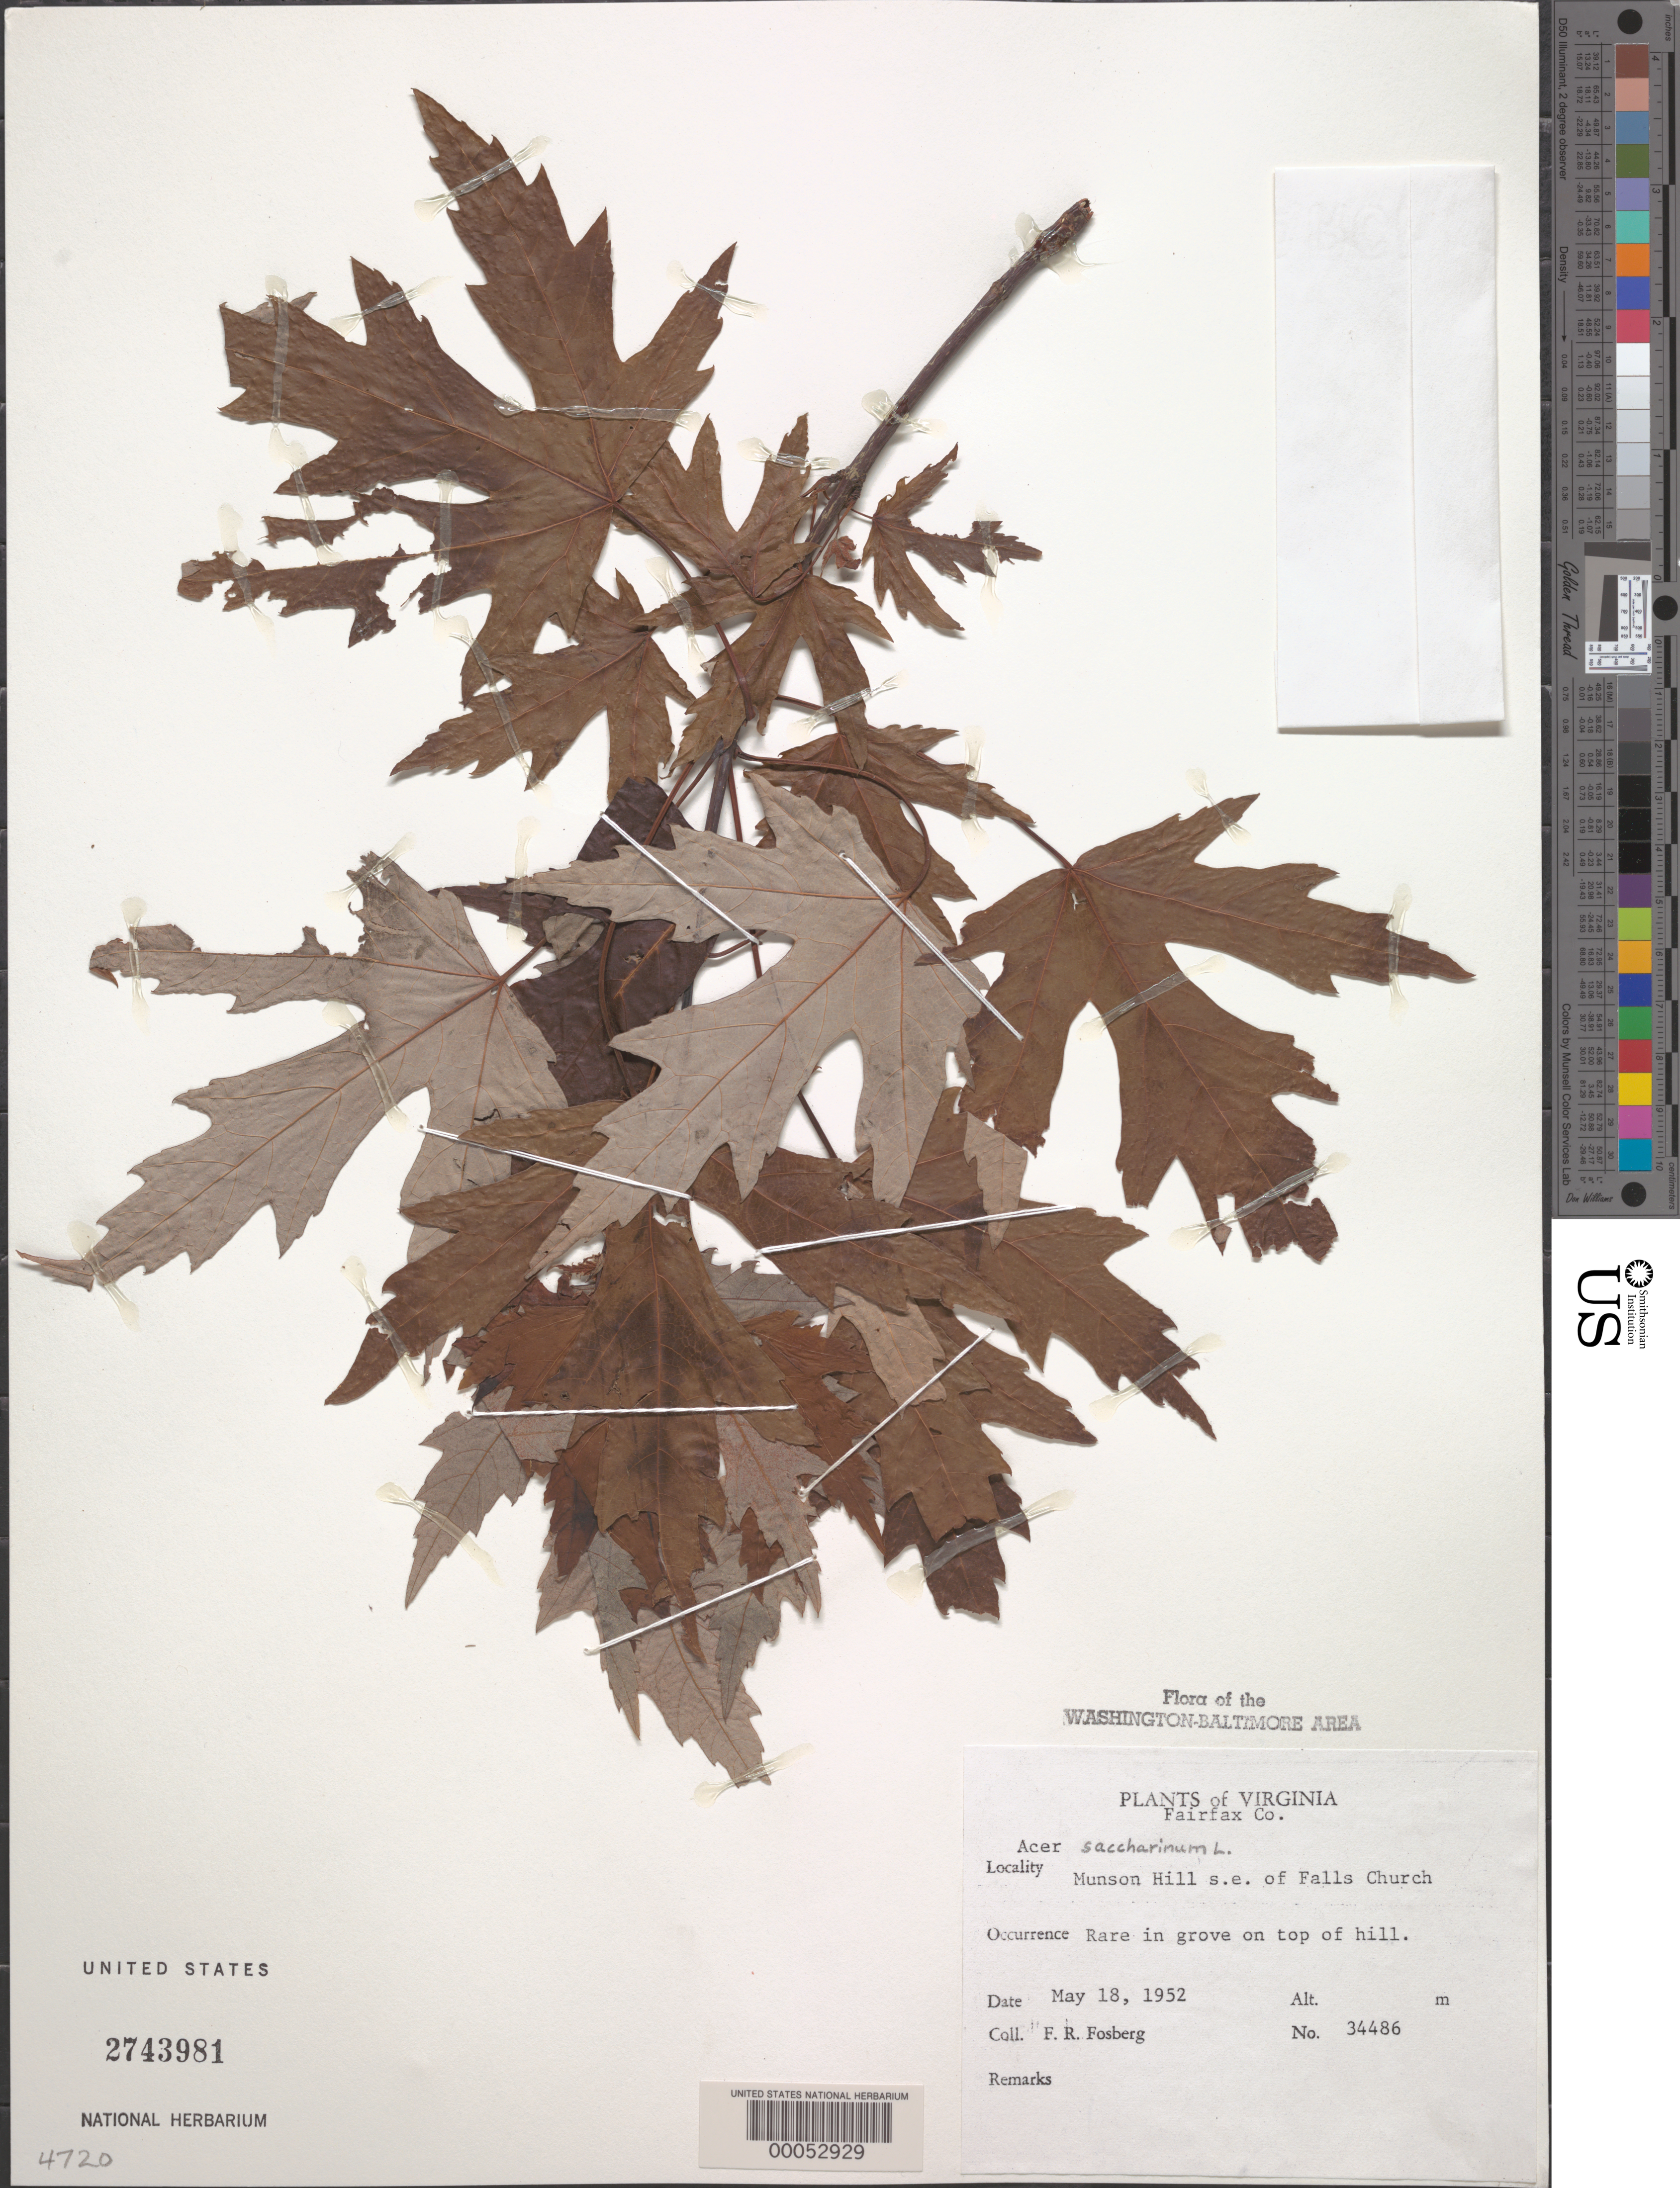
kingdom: Plantae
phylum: Tracheophyta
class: Magnoliopsida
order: Sapindales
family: Sapindaceae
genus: Acer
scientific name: Acer saccharinum subsp. floridanum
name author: (Chapm.) Wesm.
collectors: F. R. Fosberg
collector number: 34486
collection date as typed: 18 May 1952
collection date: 1952-05-18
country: United States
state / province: Virginia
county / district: Fairfax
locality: Munson Hill, southeast of Falls Church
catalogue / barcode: US 2743981